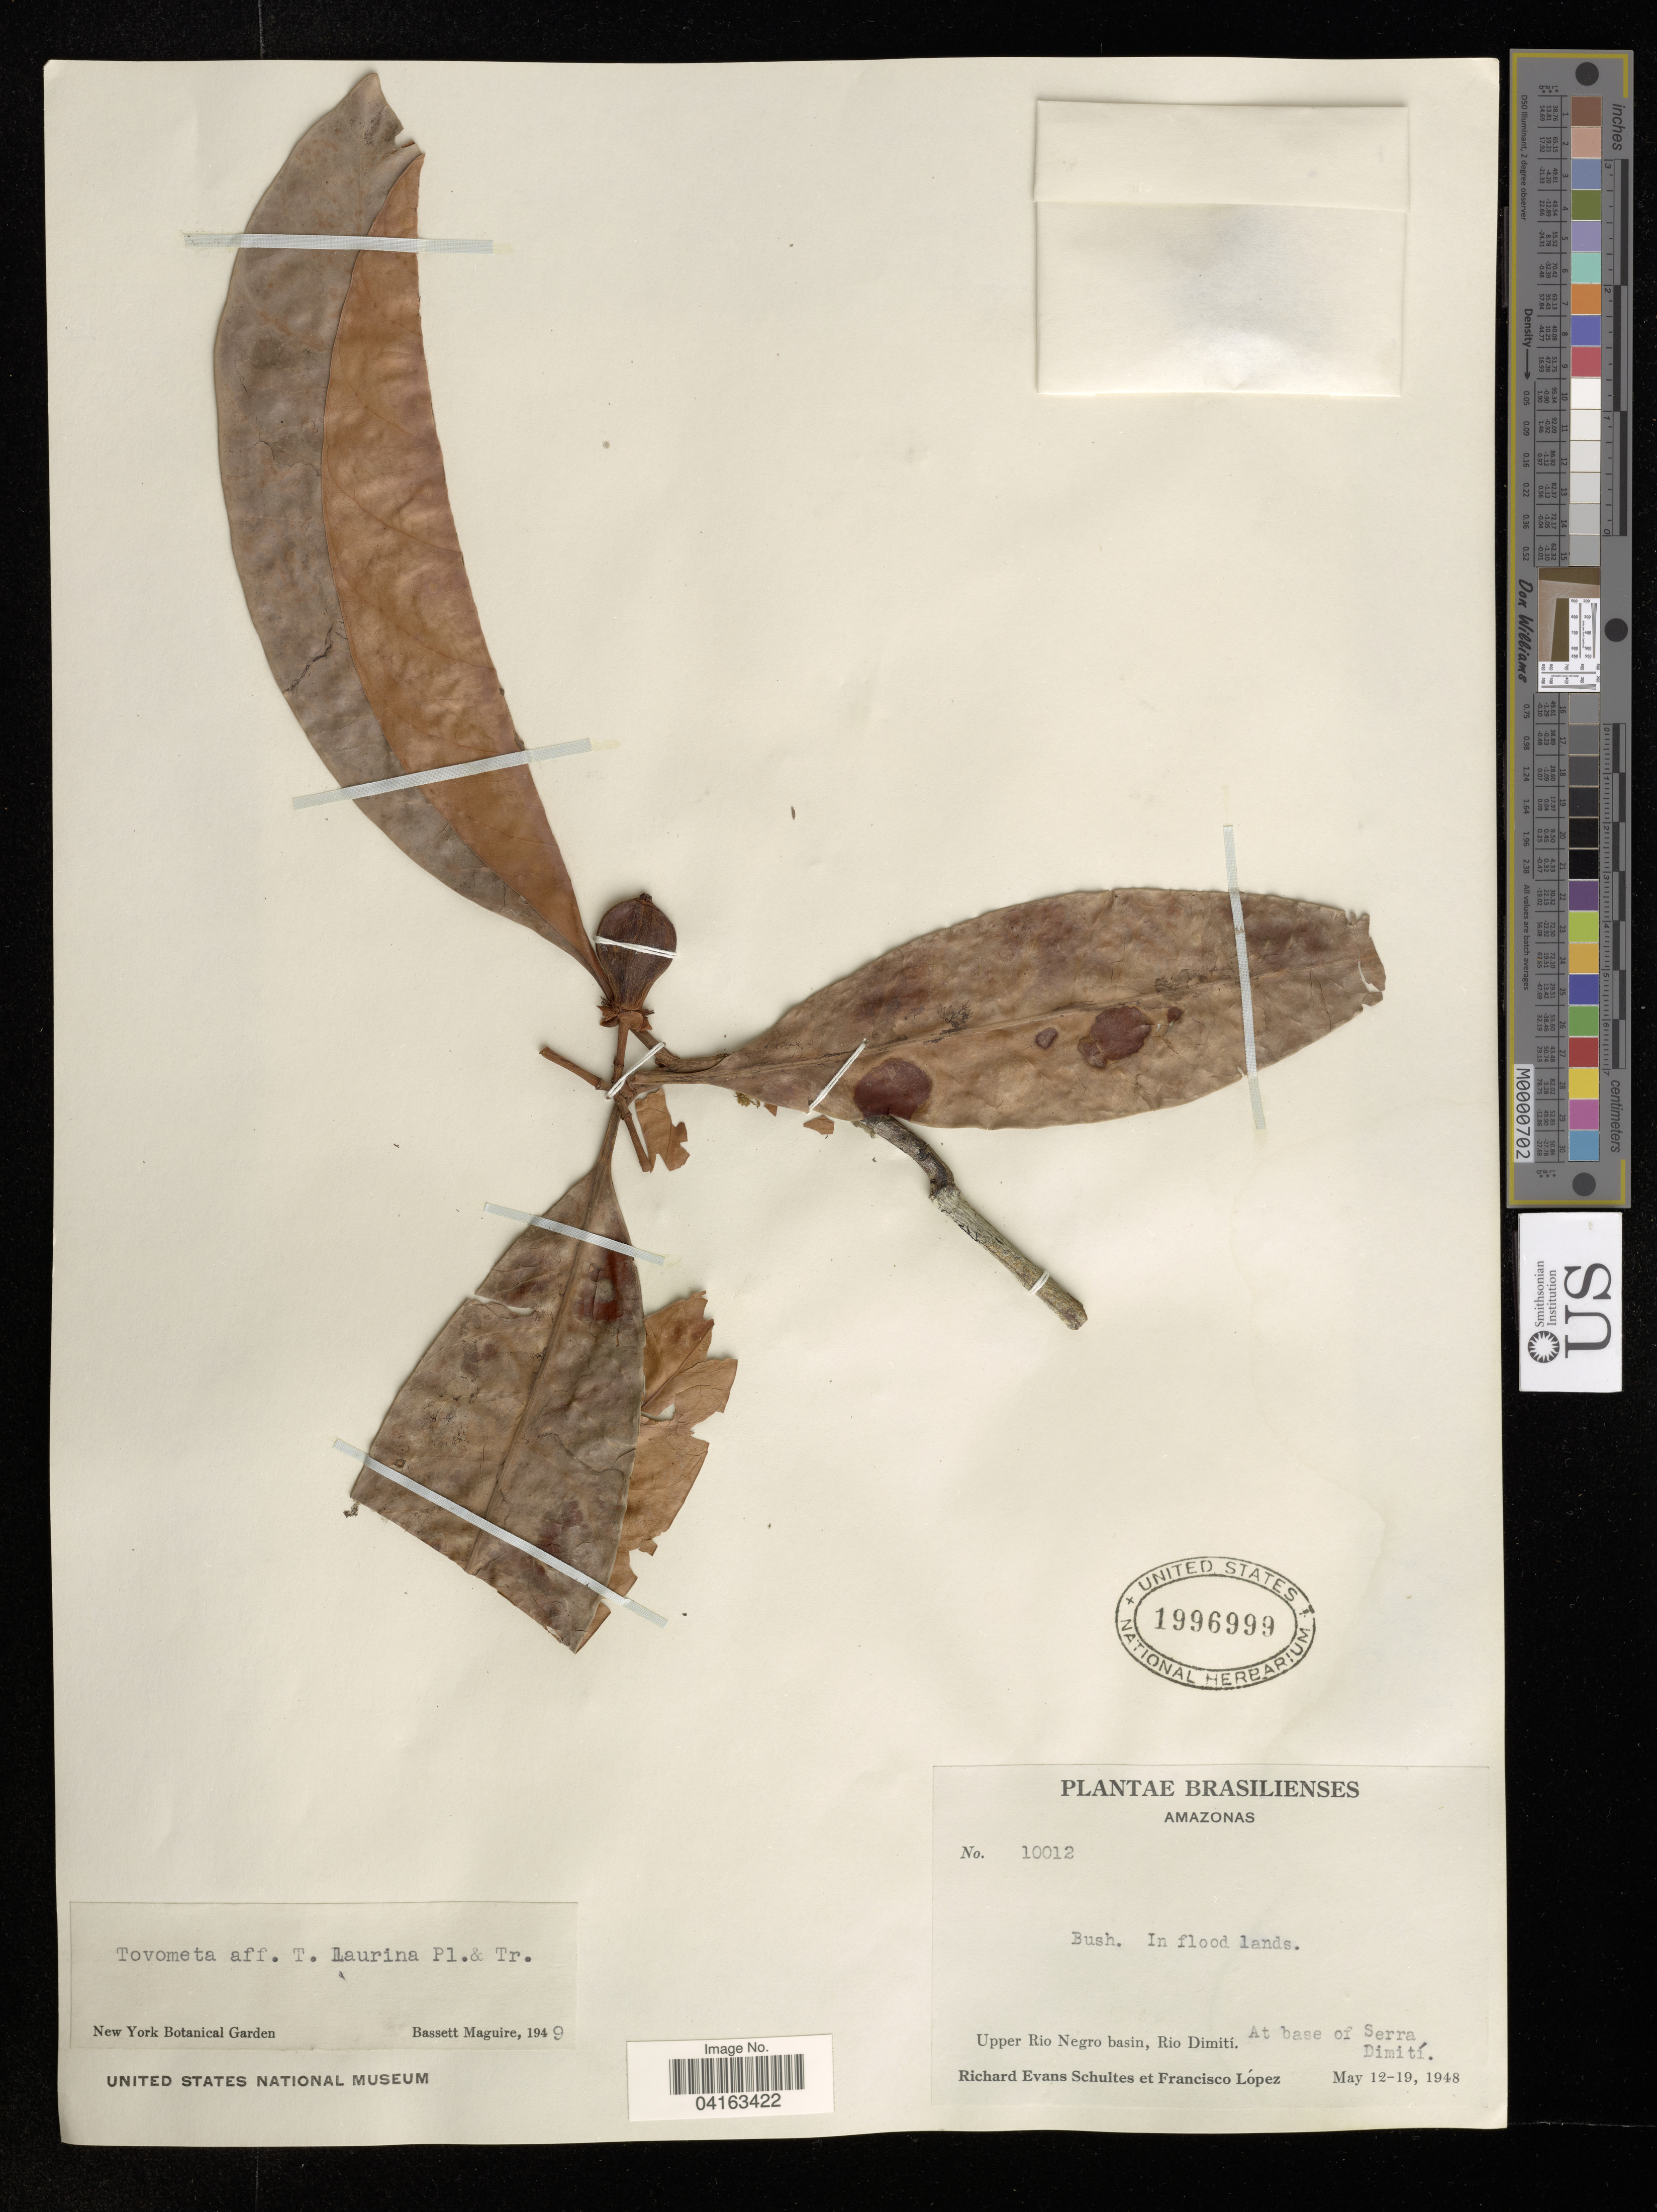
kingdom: Plantae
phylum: Tracheophyta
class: Magnoliopsida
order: Malpighiales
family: Clusiaceae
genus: Tovomita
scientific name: Tovomita laurina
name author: Planch. & Triana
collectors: R. Schultes & F. Lopéz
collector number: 10012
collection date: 1948-05-12/1948-05-19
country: Brazil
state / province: Amazonas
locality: Upper Rio Negro basin, Rio Dimití. At base of Serra Dimití.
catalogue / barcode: US 1996999